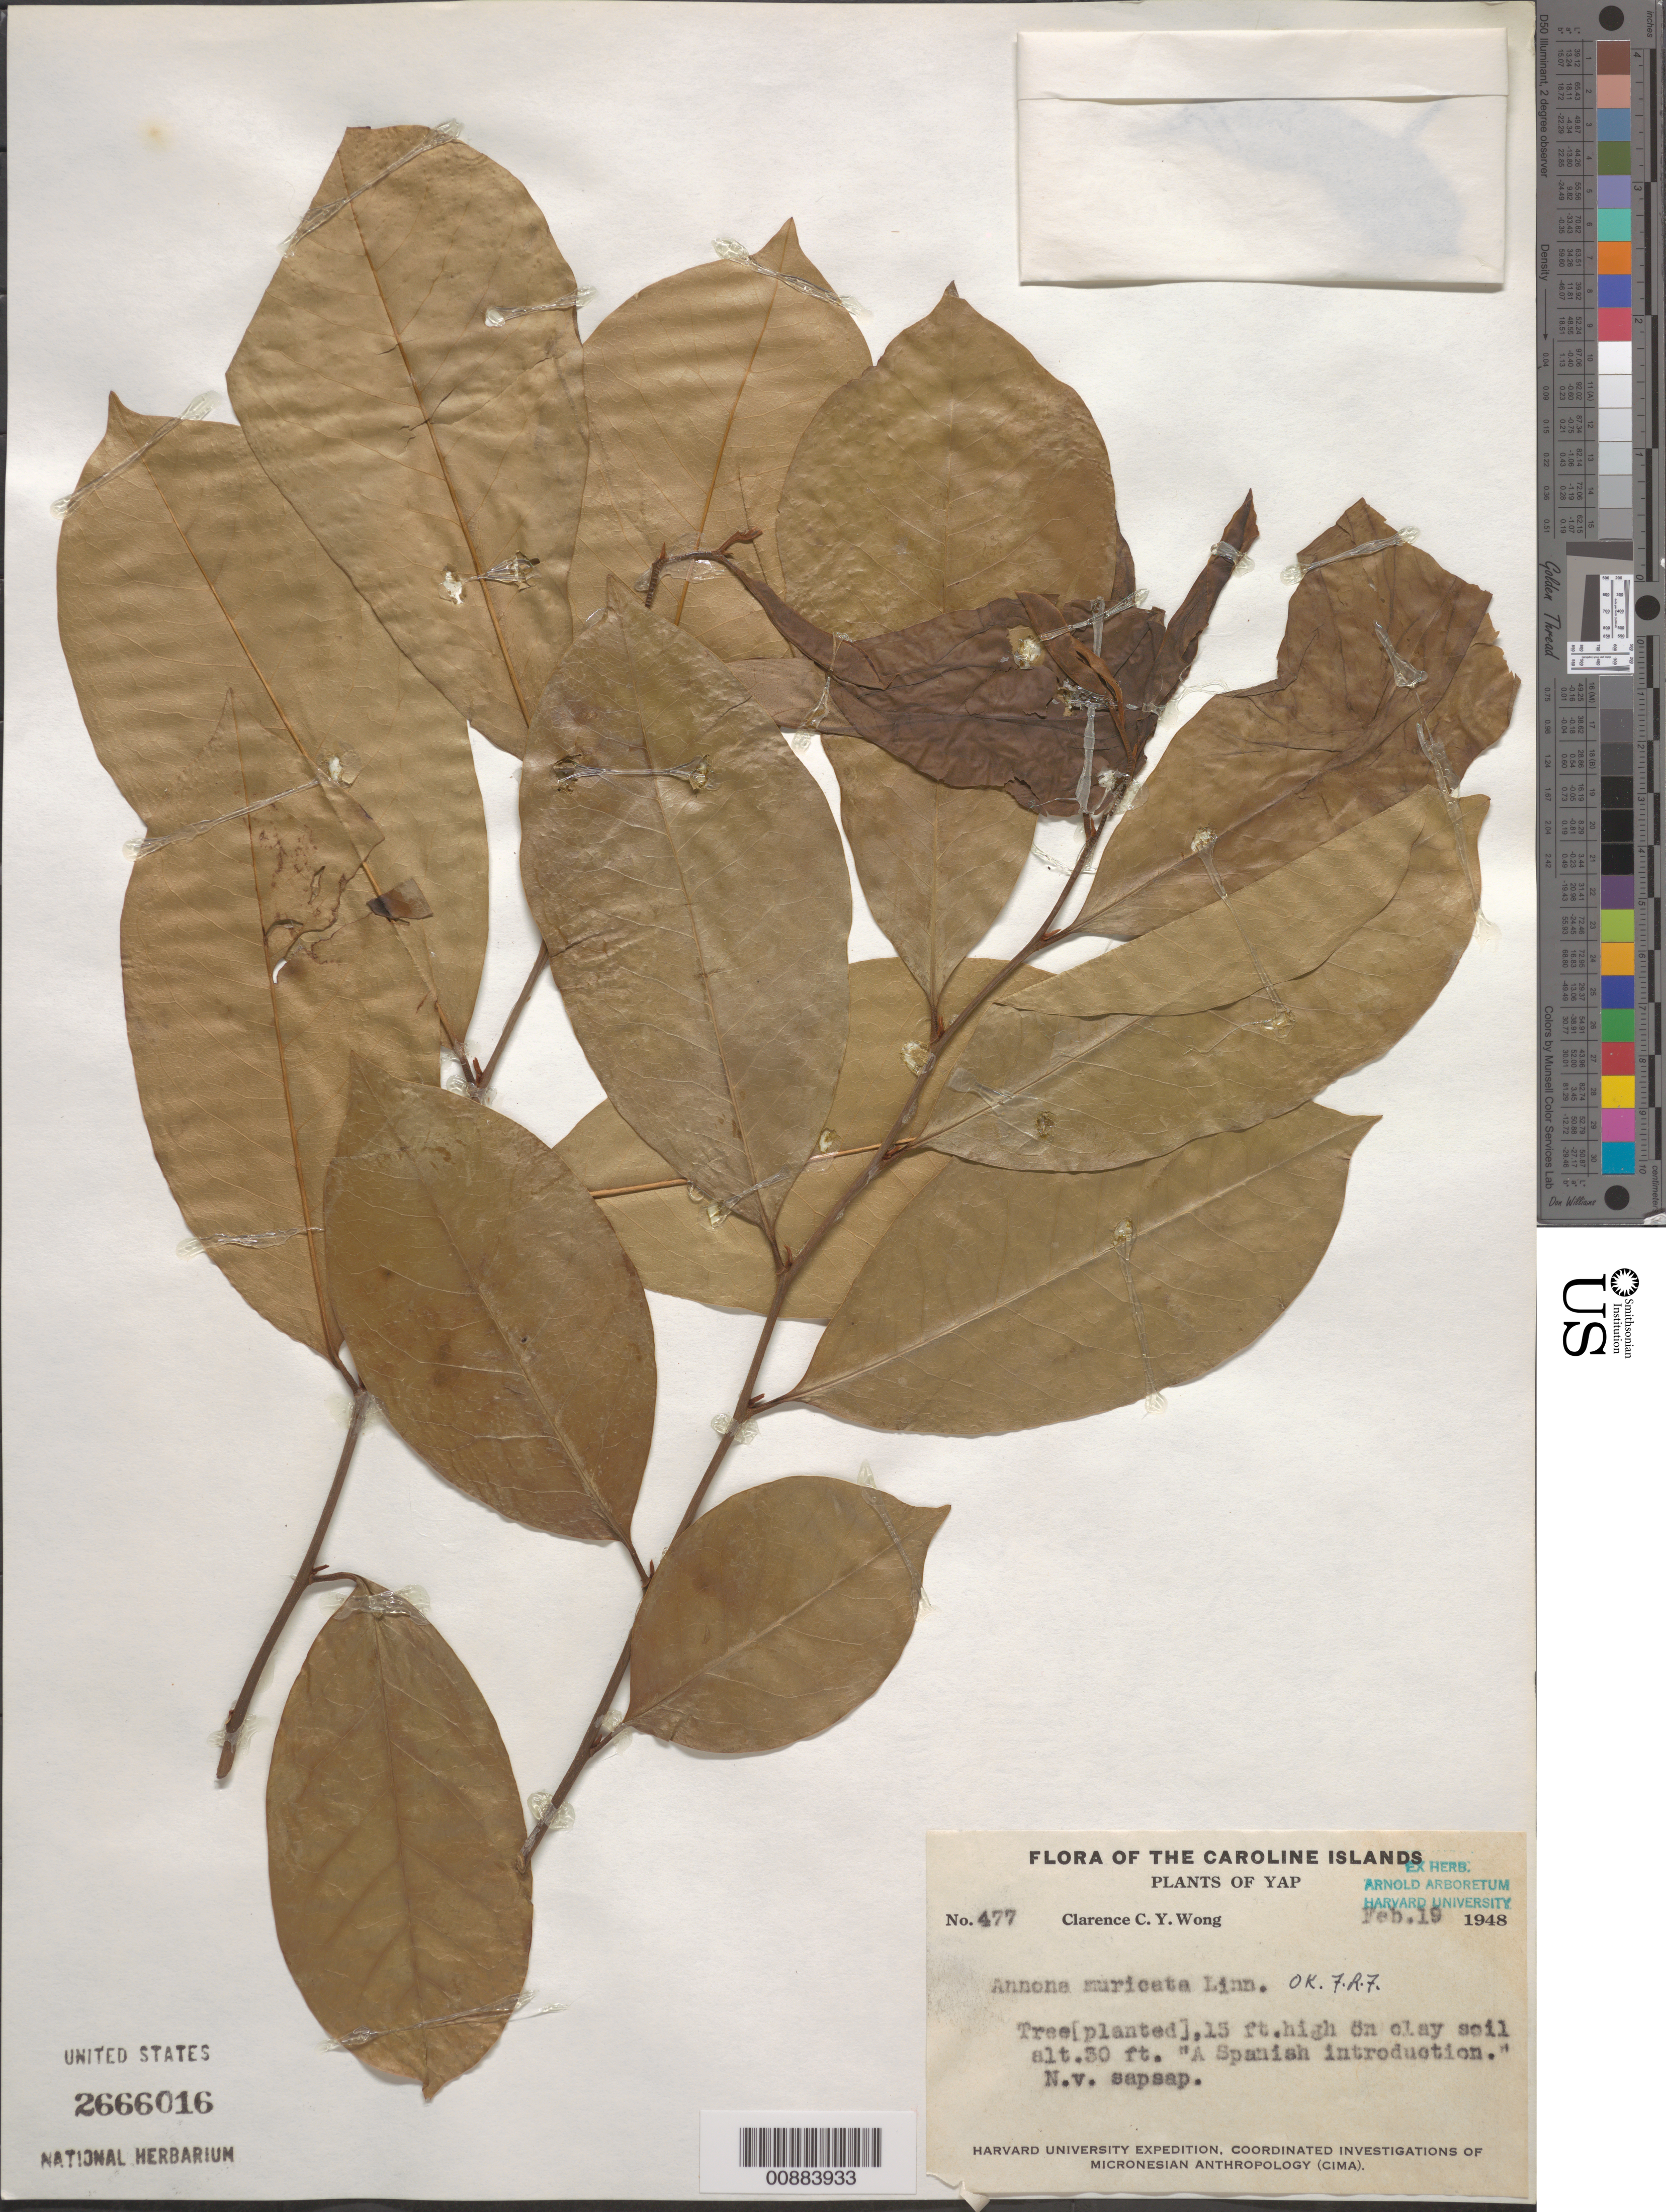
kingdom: Plantae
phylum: Tracheophyta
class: Magnoliopsida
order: Magnoliales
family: Annonaceae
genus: Annona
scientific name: Annona muricata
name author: L.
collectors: C. Wong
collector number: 477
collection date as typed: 19 Feb 1948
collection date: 1948-02-19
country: Micronesia, Federated States of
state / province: Yap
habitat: Clay soil.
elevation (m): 9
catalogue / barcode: US 2666016